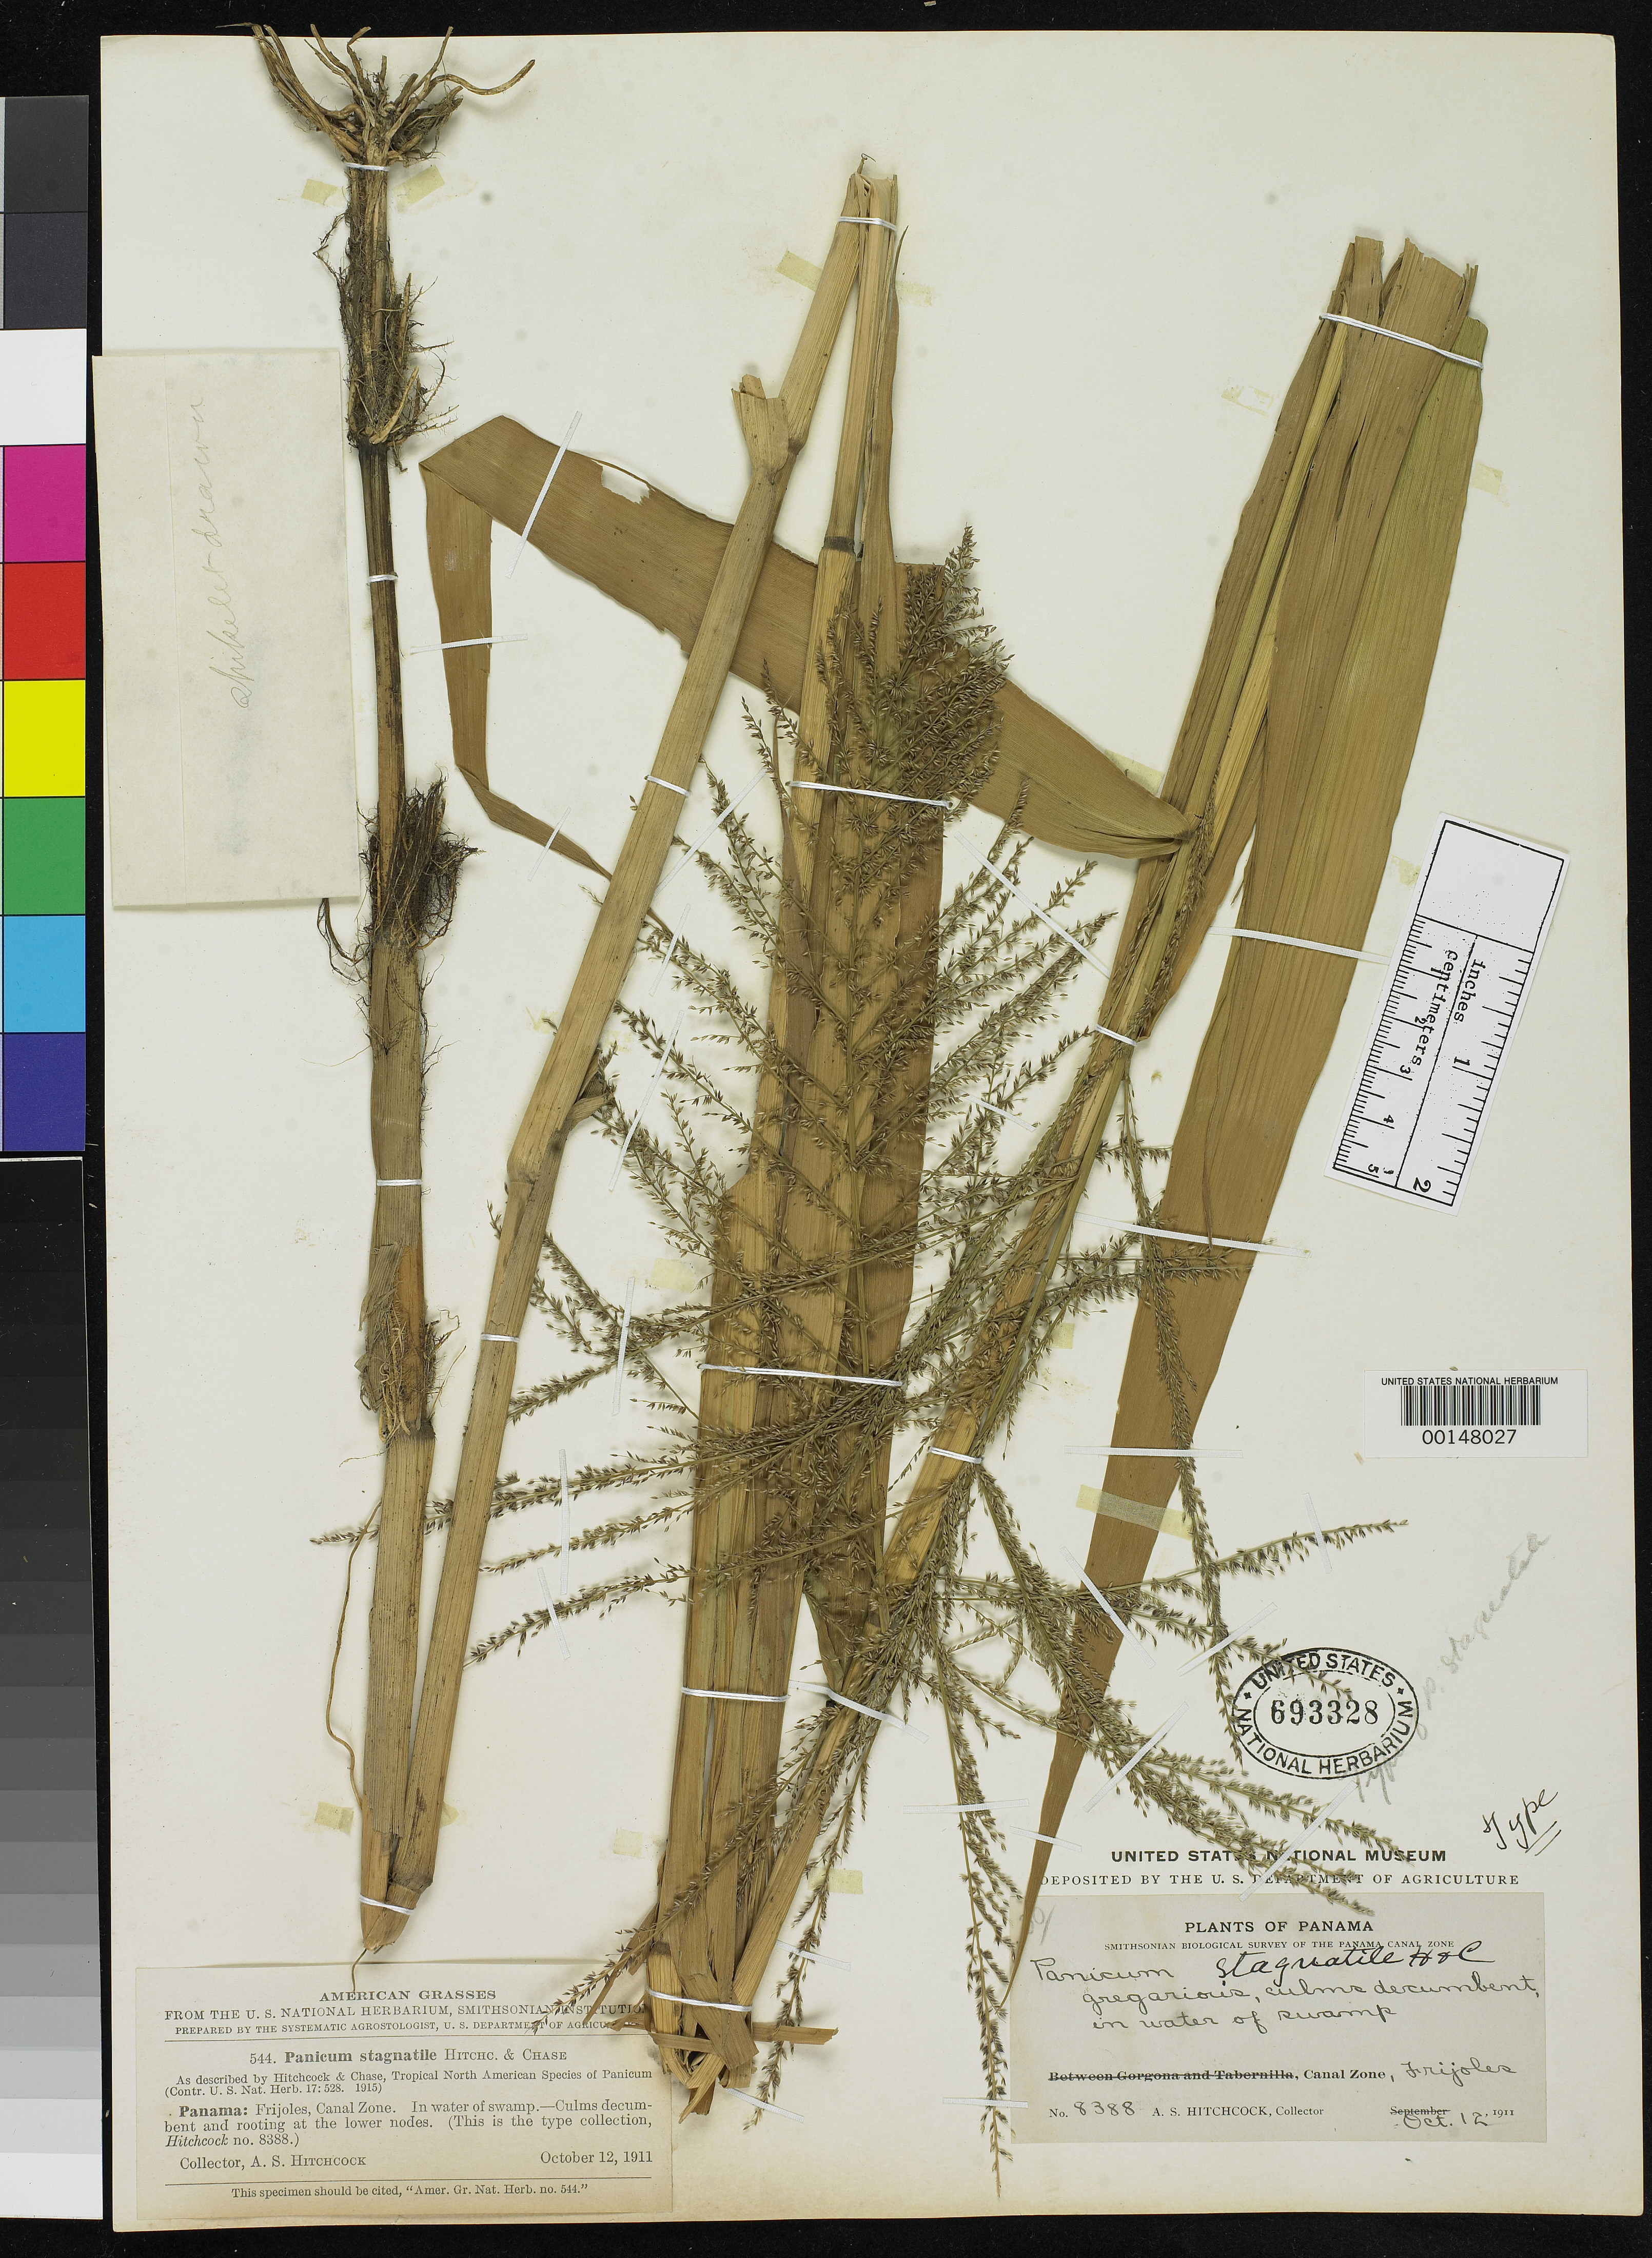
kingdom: Plantae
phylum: Tracheophyta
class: Liliopsida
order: Poales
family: Poaceae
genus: Panicum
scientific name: Panicum stagnatile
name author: Hitchc. & Chase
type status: Holotype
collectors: A. S. Hitchcock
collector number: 8388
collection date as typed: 12 Oct 1911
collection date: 1911-10-12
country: Panama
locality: Frijoles.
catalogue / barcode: US 693328